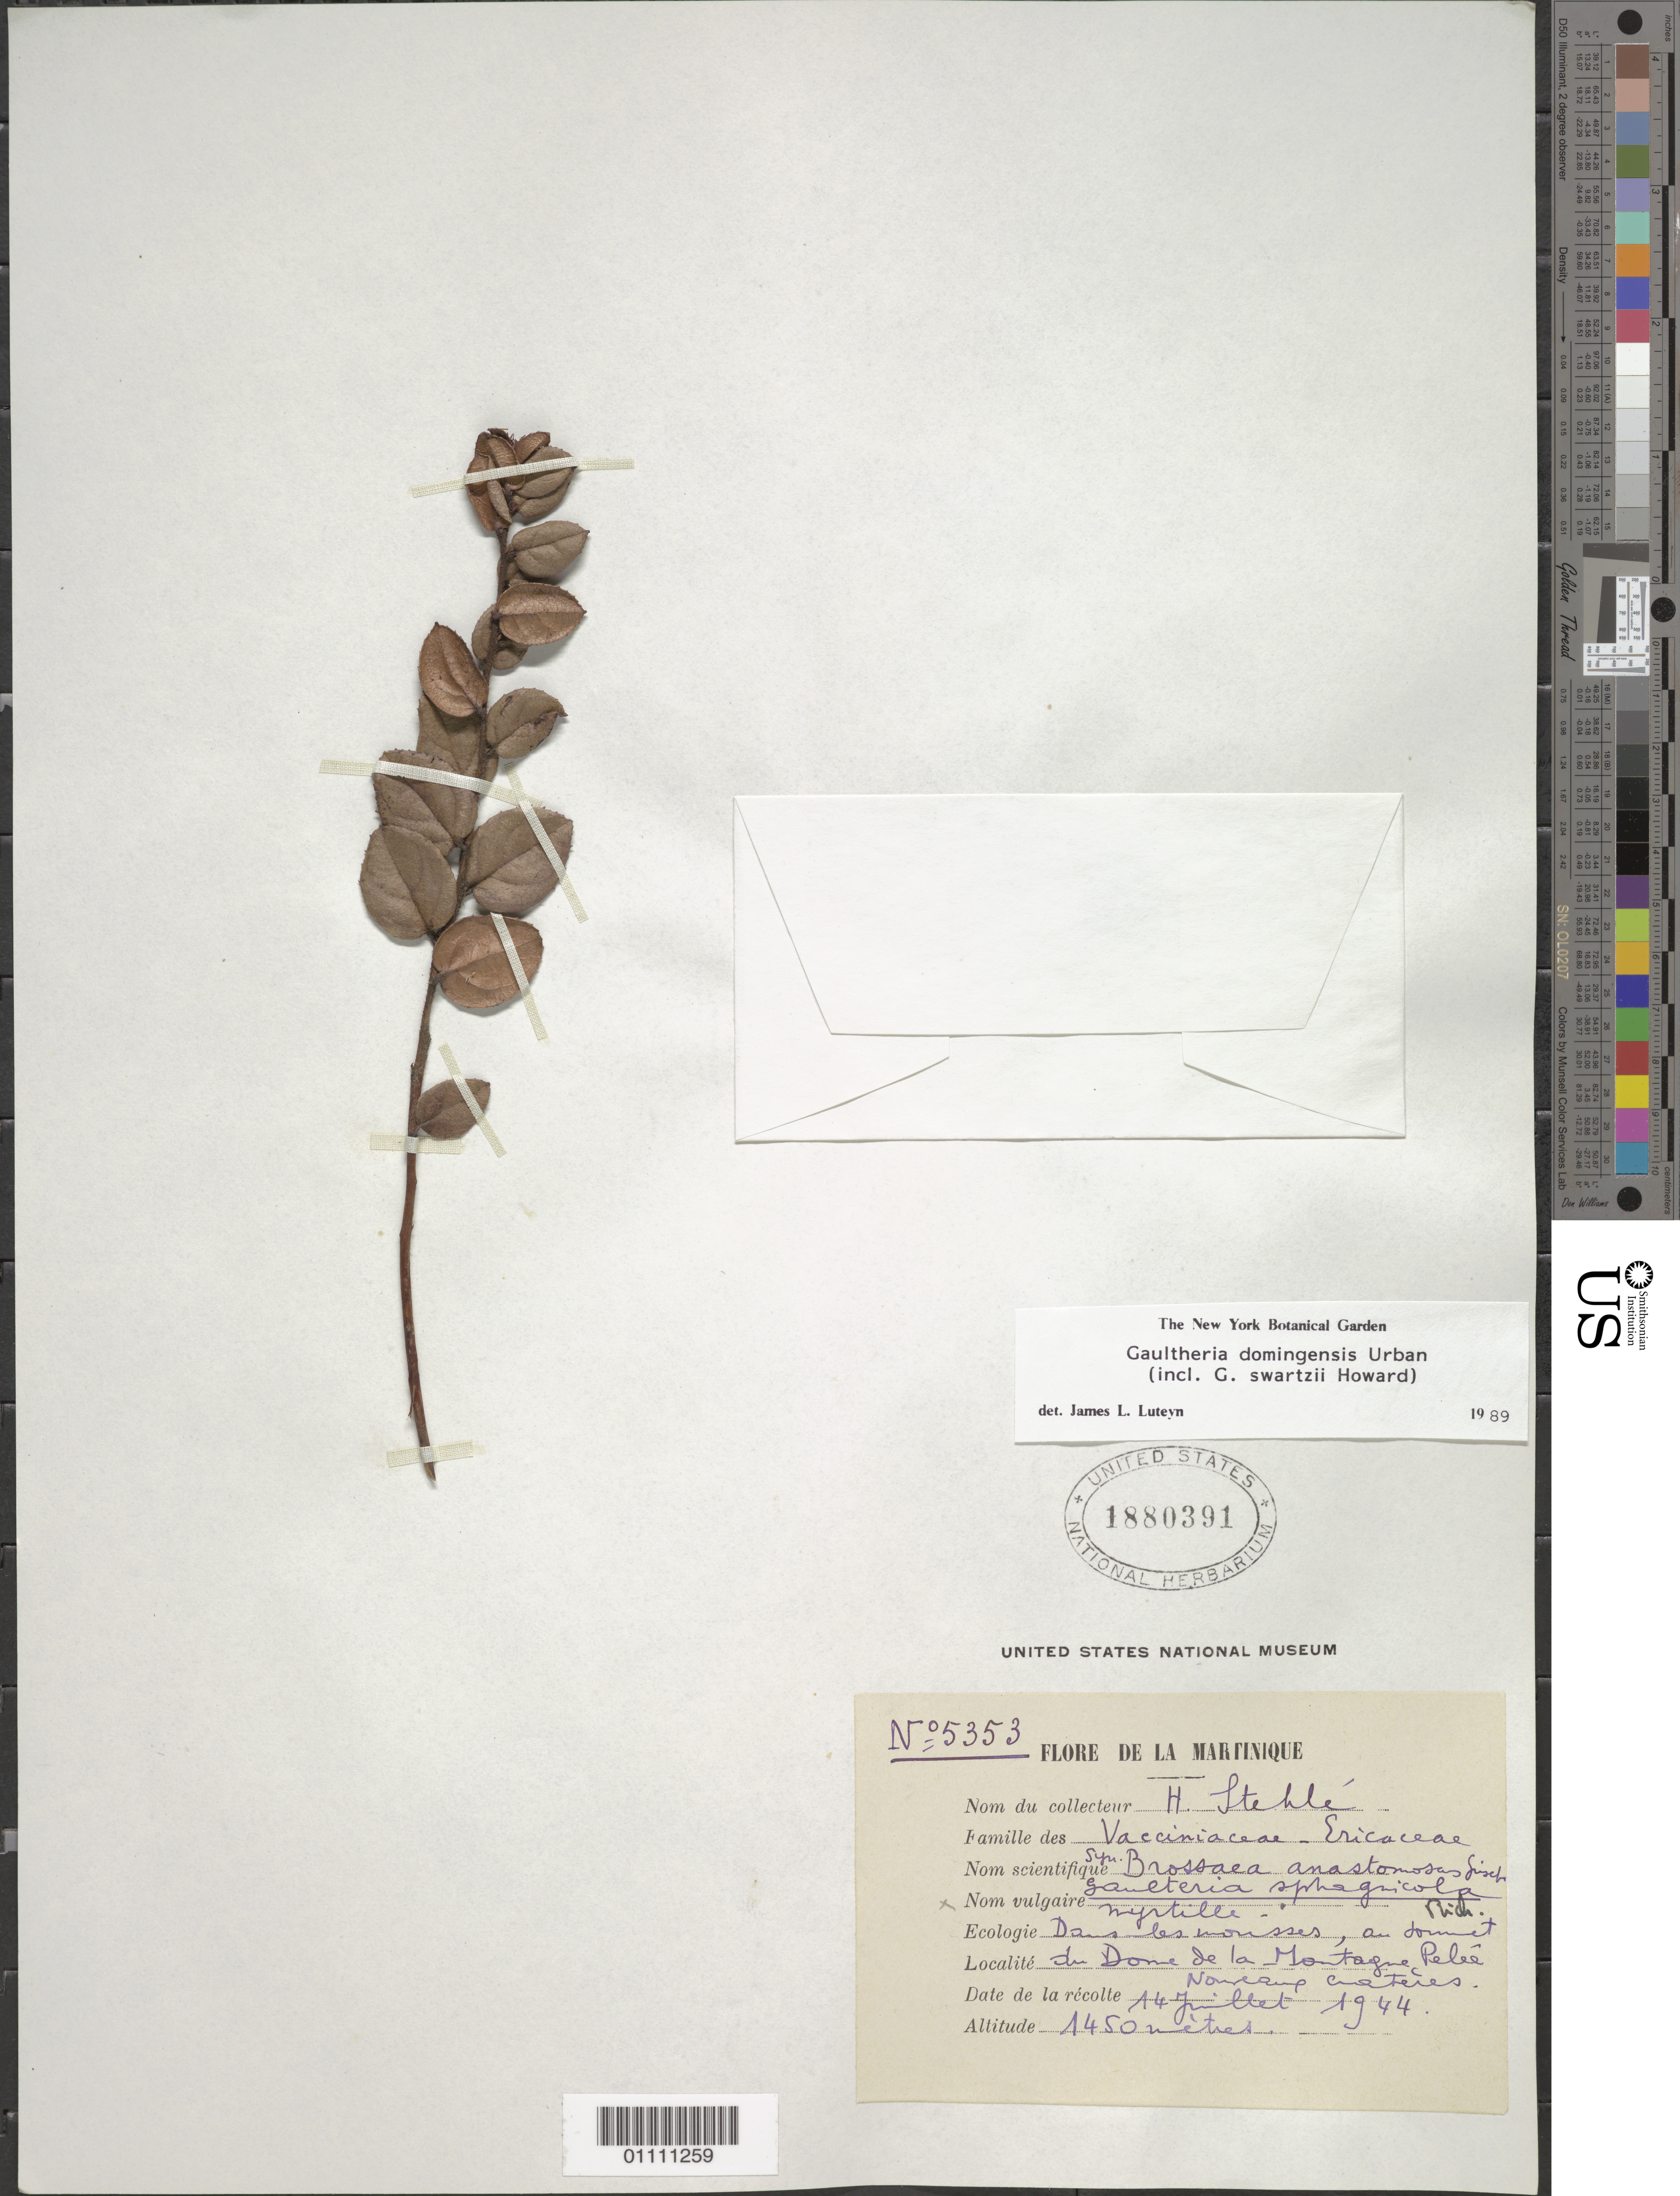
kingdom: Plantae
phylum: Tracheophyta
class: Magnoliopsida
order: Ericales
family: Ericaceae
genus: Gaultheria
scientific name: Gaultheria domingensis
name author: Urb.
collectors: H. Stehlé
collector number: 5353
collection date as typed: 14 Jul 1944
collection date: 1944-07-14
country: Martinique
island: Martinique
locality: Daus les monisses, au dommit du Dome de la Montagne Pelee Noureaue Cueteies.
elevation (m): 1450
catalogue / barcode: US 1880391